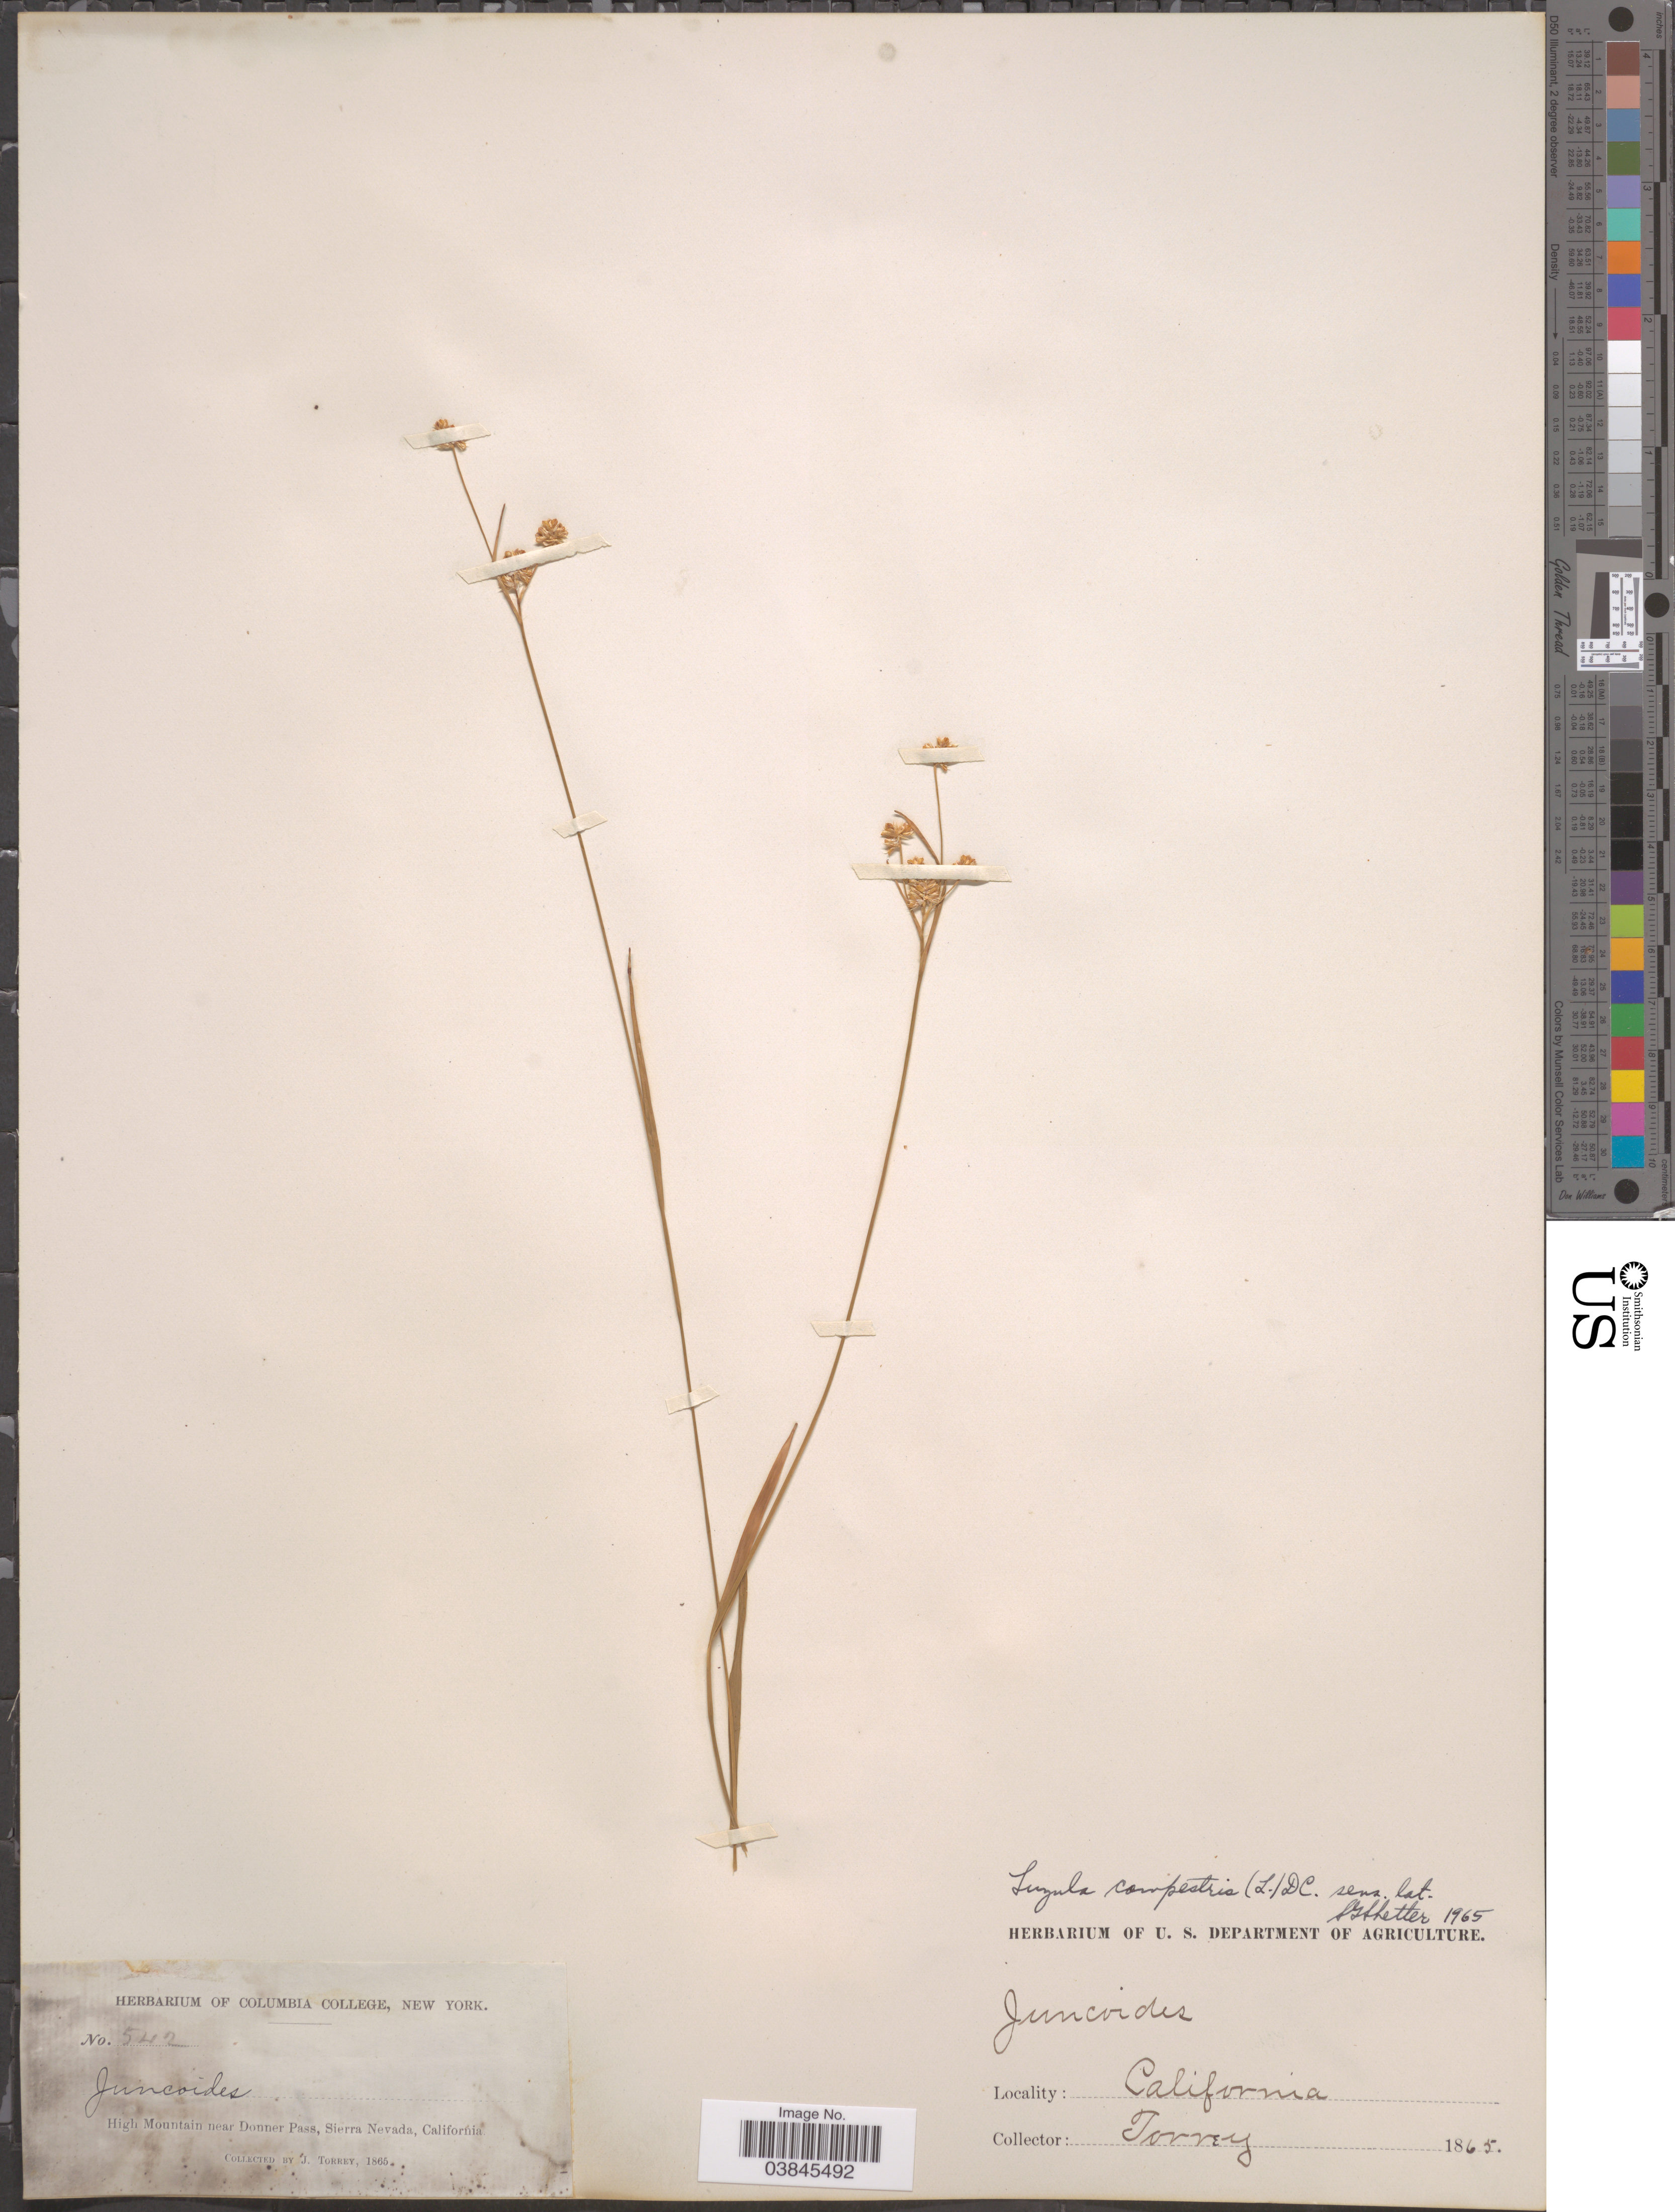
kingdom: Plantae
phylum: Tracheophyta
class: Liliopsida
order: Poales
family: Juncaceae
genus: Luzula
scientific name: Luzula campestris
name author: (L.) DC.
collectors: J. Torrey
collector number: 542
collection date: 1865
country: United States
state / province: California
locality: High Mountain near Donner Pass, Sierra Nevada.